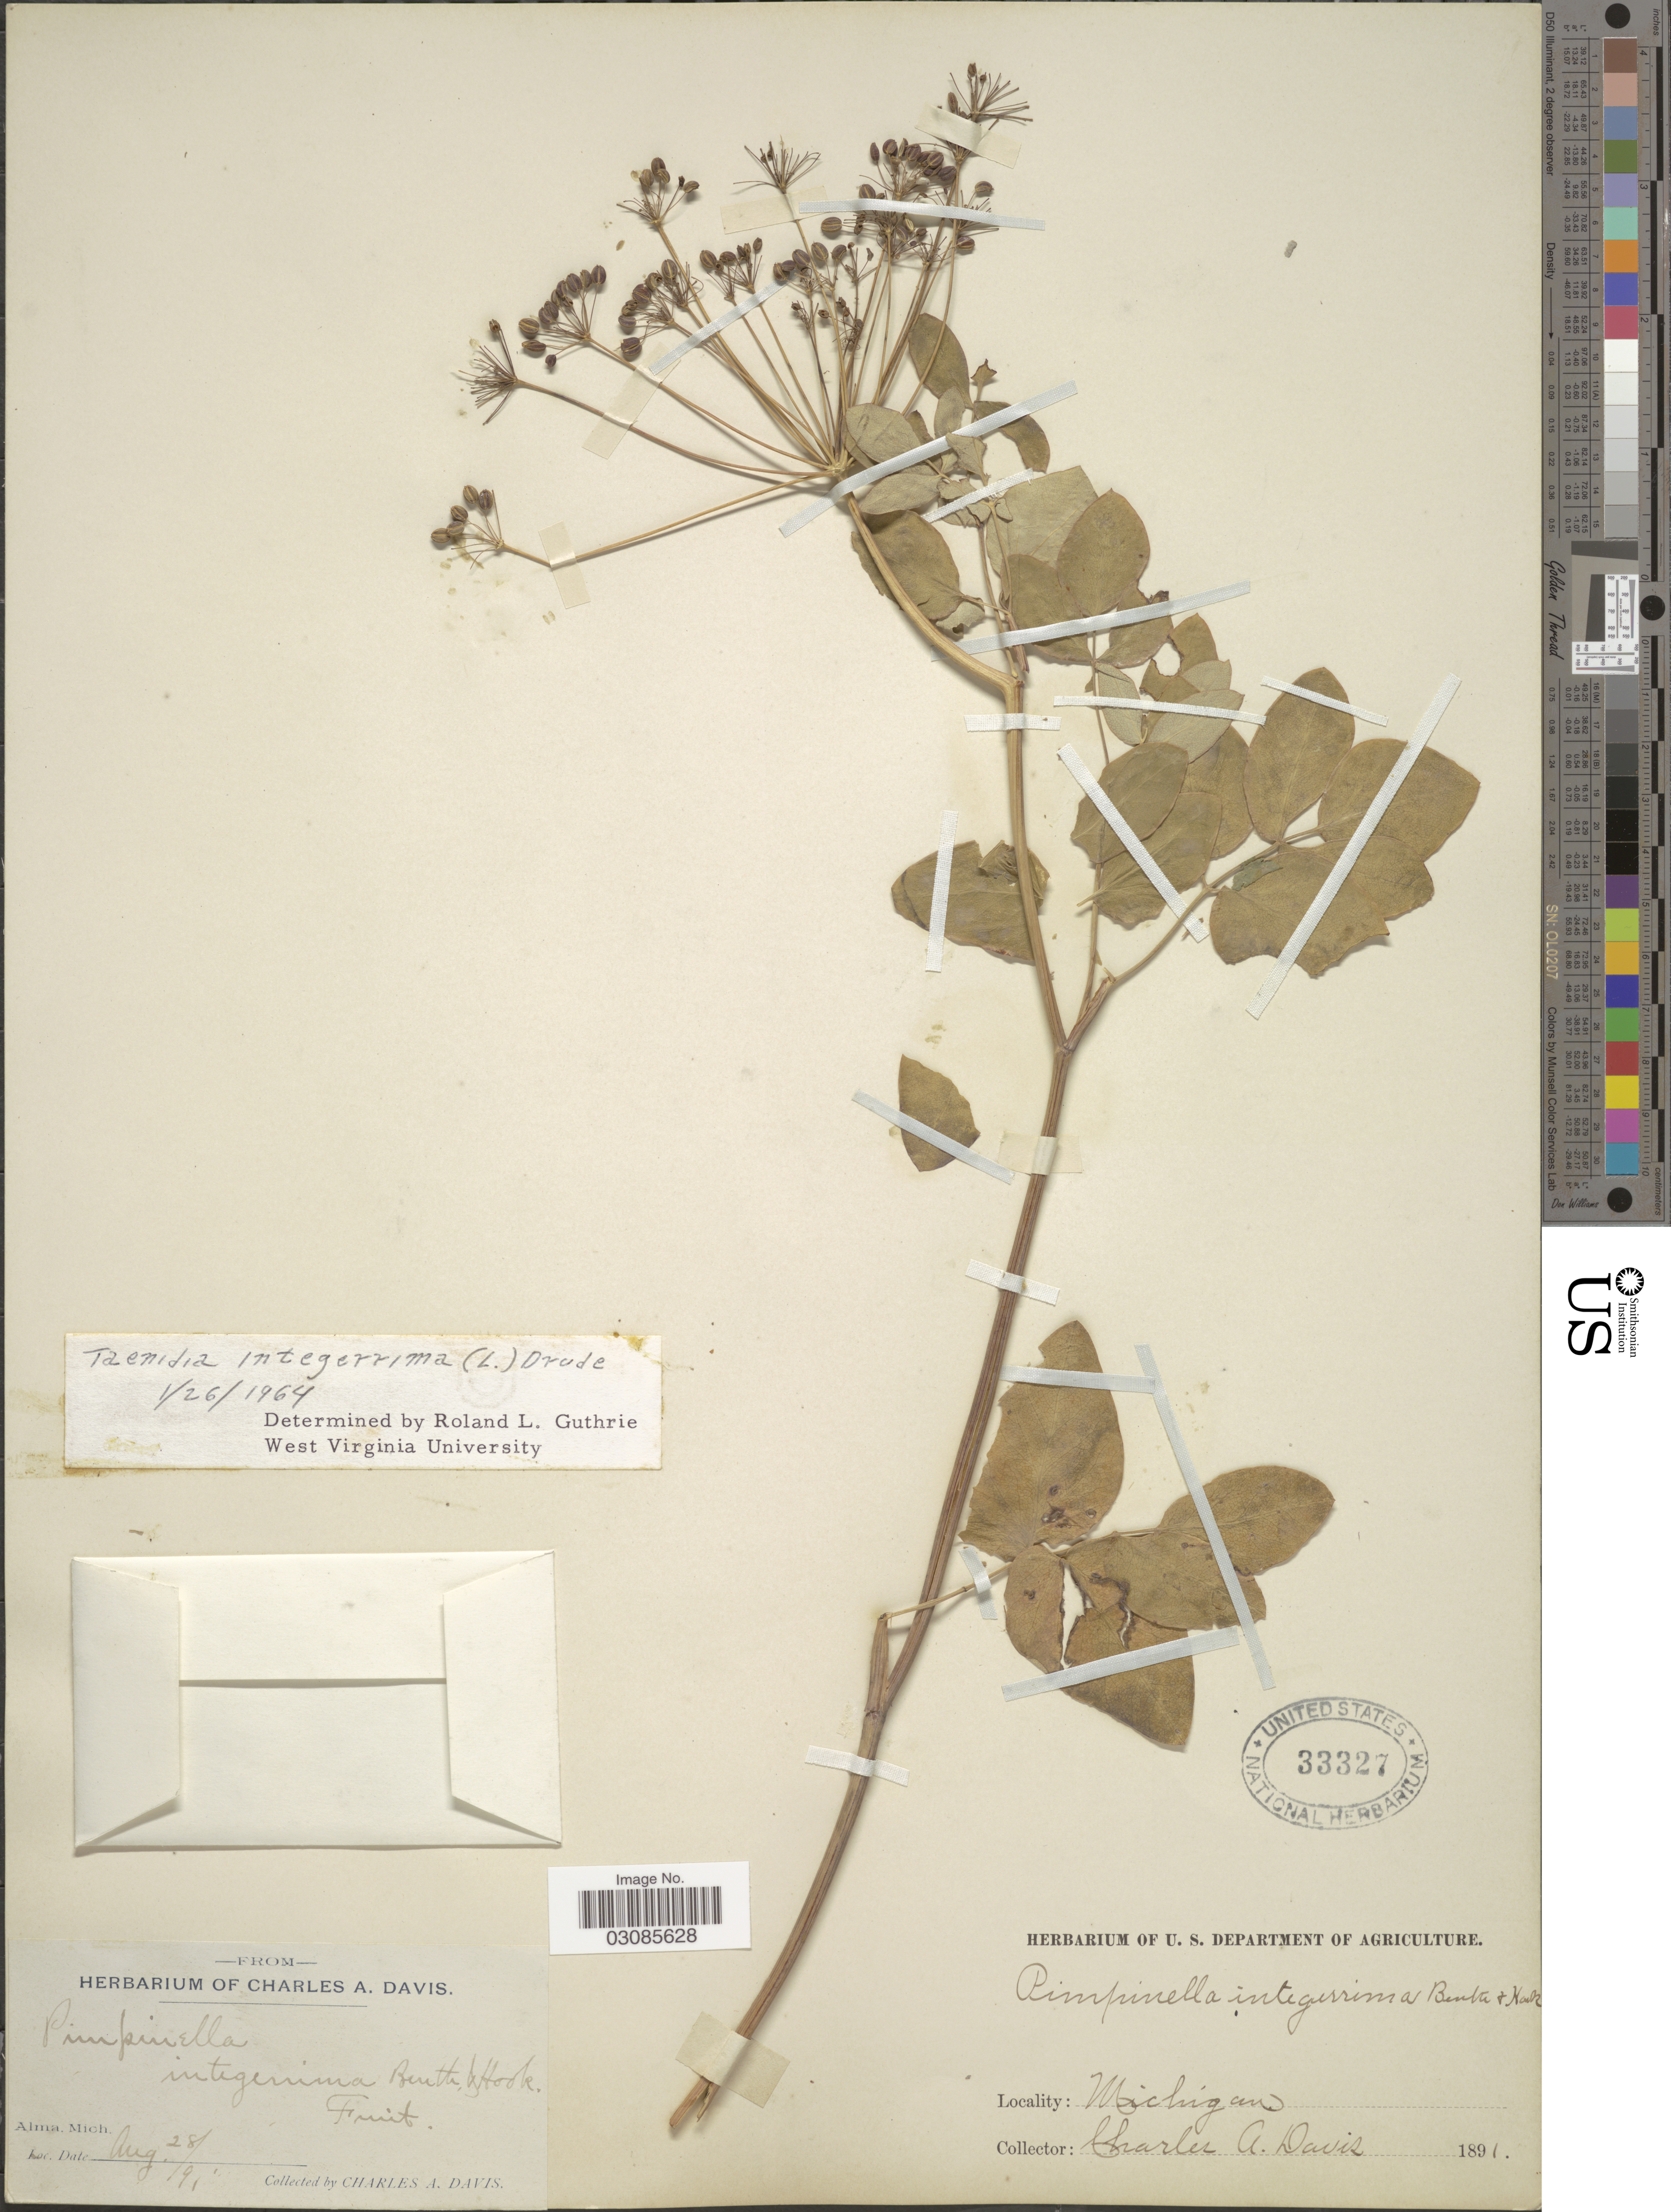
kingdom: Plantae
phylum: Tracheophyta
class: Magnoliopsida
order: Apiales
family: Apiaceae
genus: Taenidia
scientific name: Taenidia integerrima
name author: (L.) Drude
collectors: C. Davis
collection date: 1891-08-28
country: United States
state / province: Michigan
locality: Alma, Mich.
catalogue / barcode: US 33327